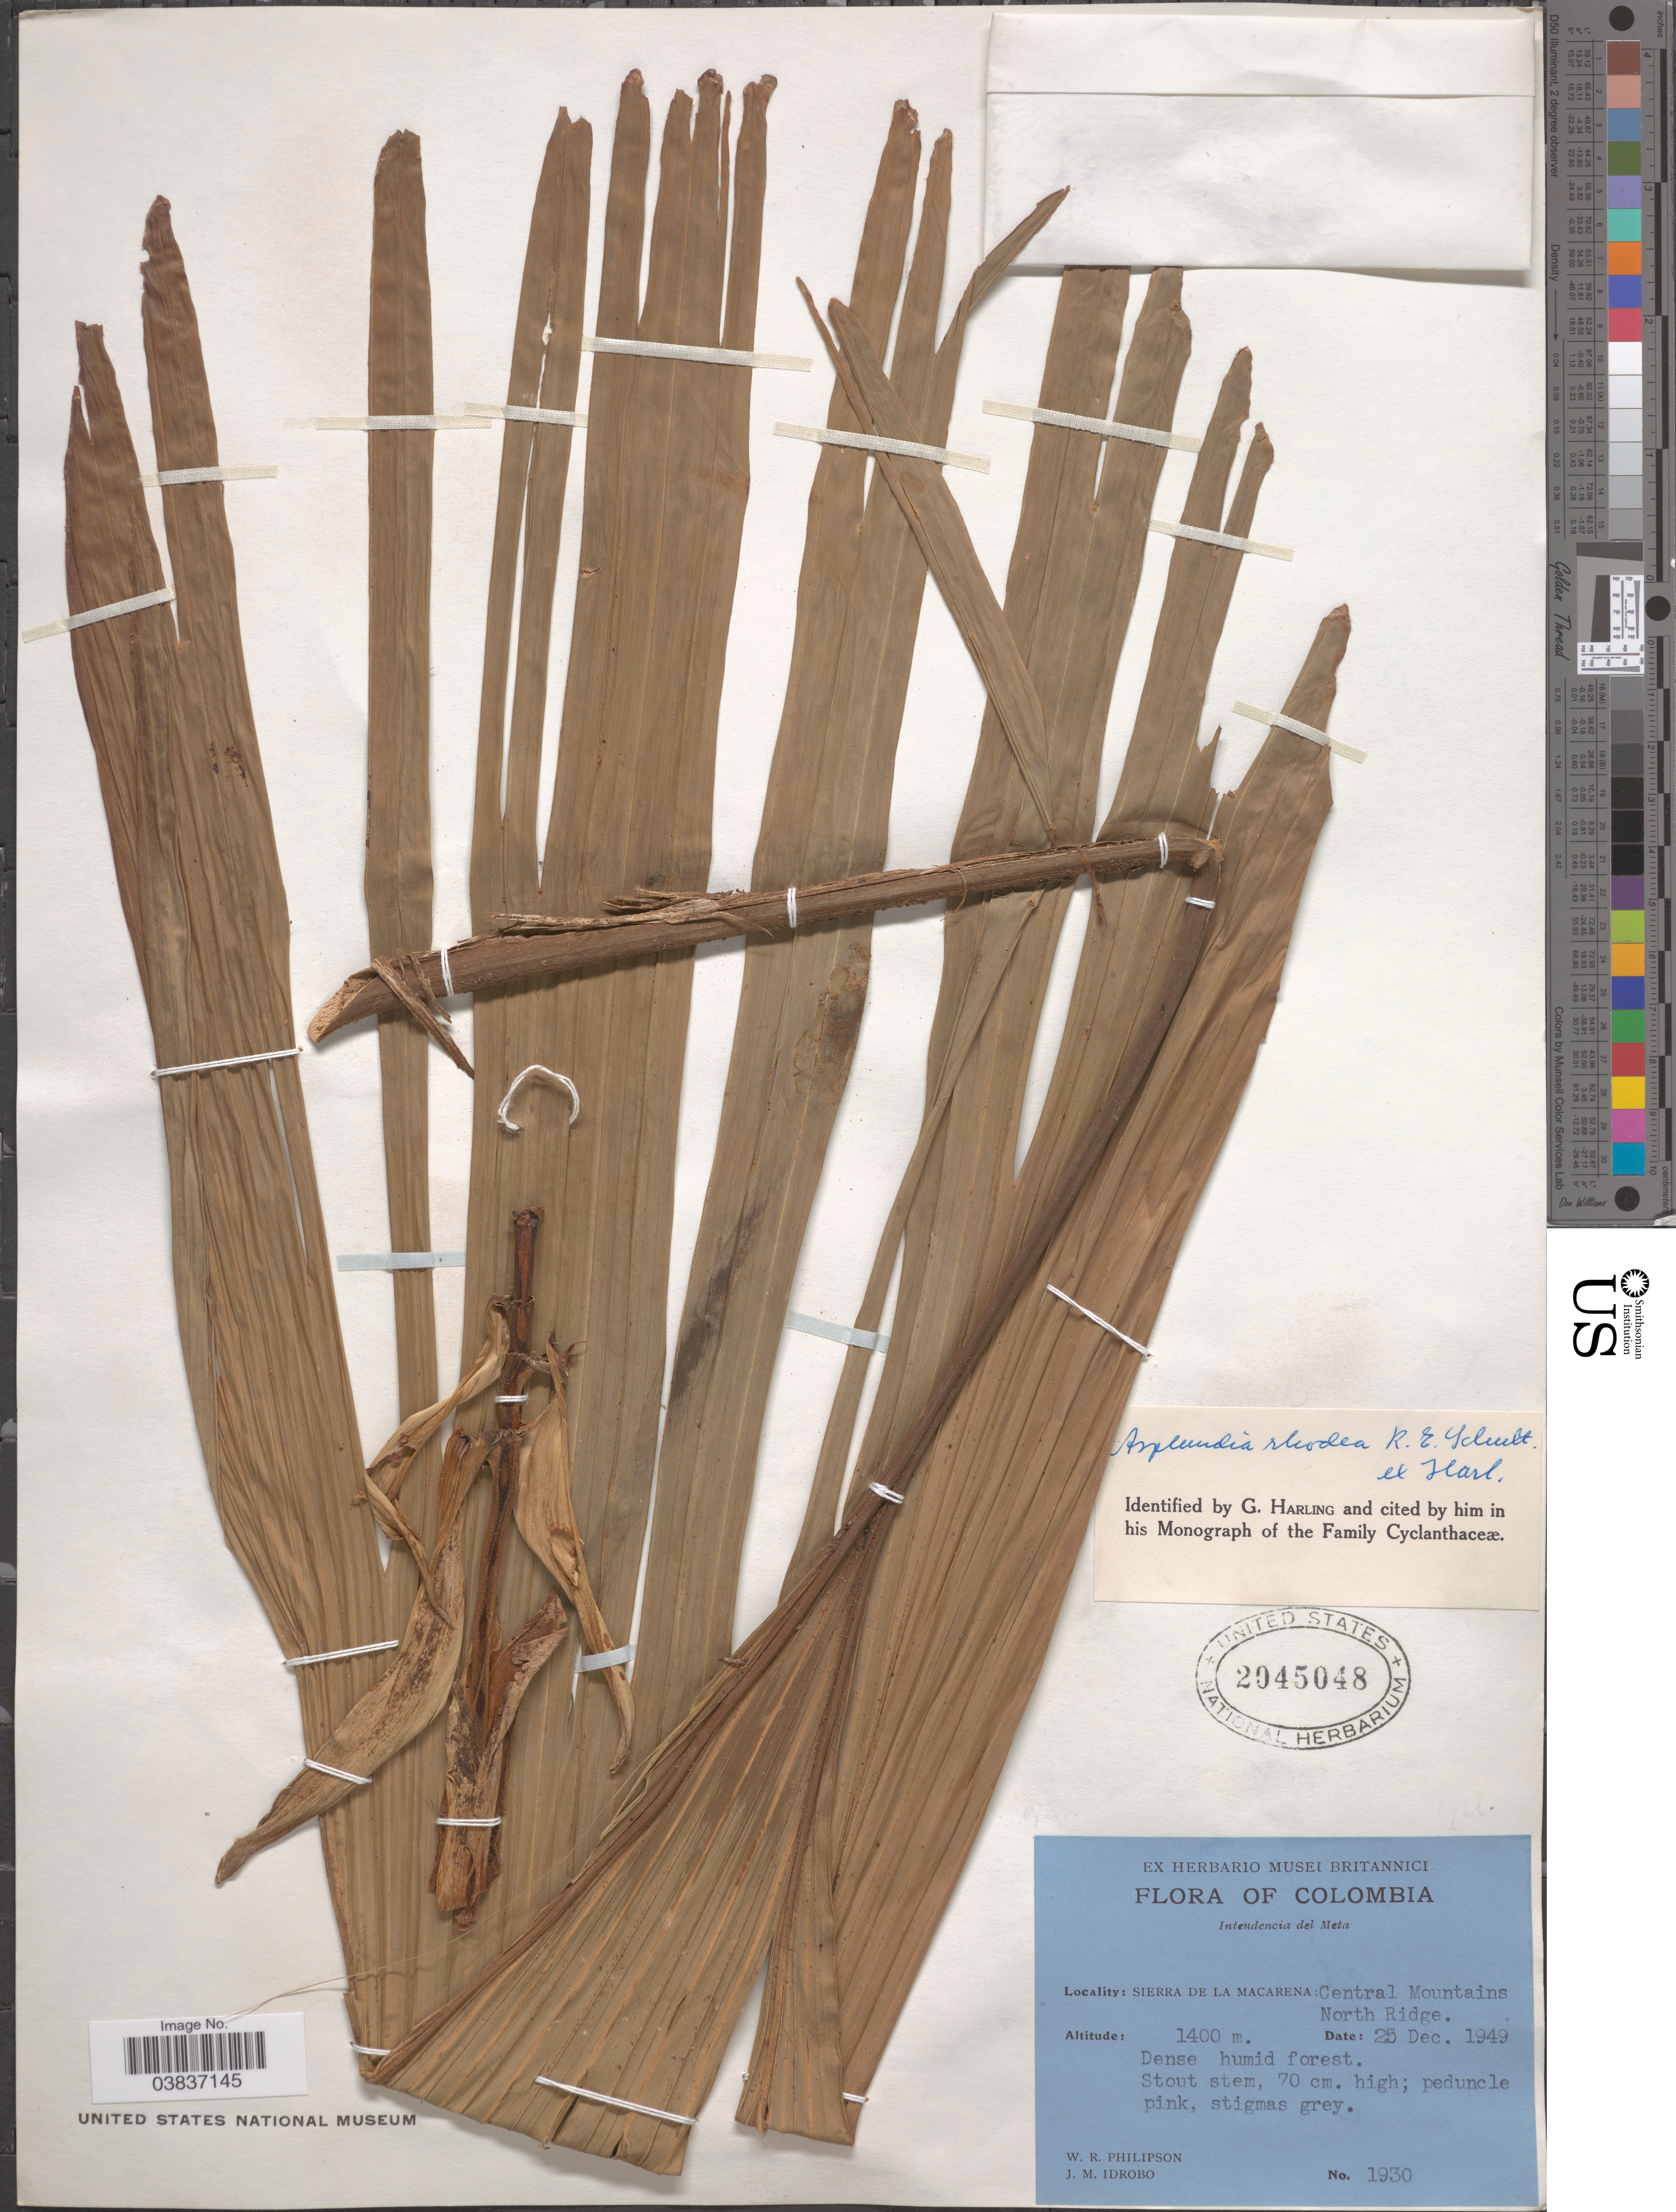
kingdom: Plantae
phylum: Tracheophyta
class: Liliopsida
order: Pandanales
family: Cyclanthaceae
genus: Asplundia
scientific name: Asplundia rhodea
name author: R.E. Schult. ex Harling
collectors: W. R. Philipson & J. M. Idrobo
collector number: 1930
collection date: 1949-12-25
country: Colombia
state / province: Meta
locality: Intendencia del Meta. Sierra de La Macarena: Central Mountains, North Ridge.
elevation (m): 1400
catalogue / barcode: US 2045048